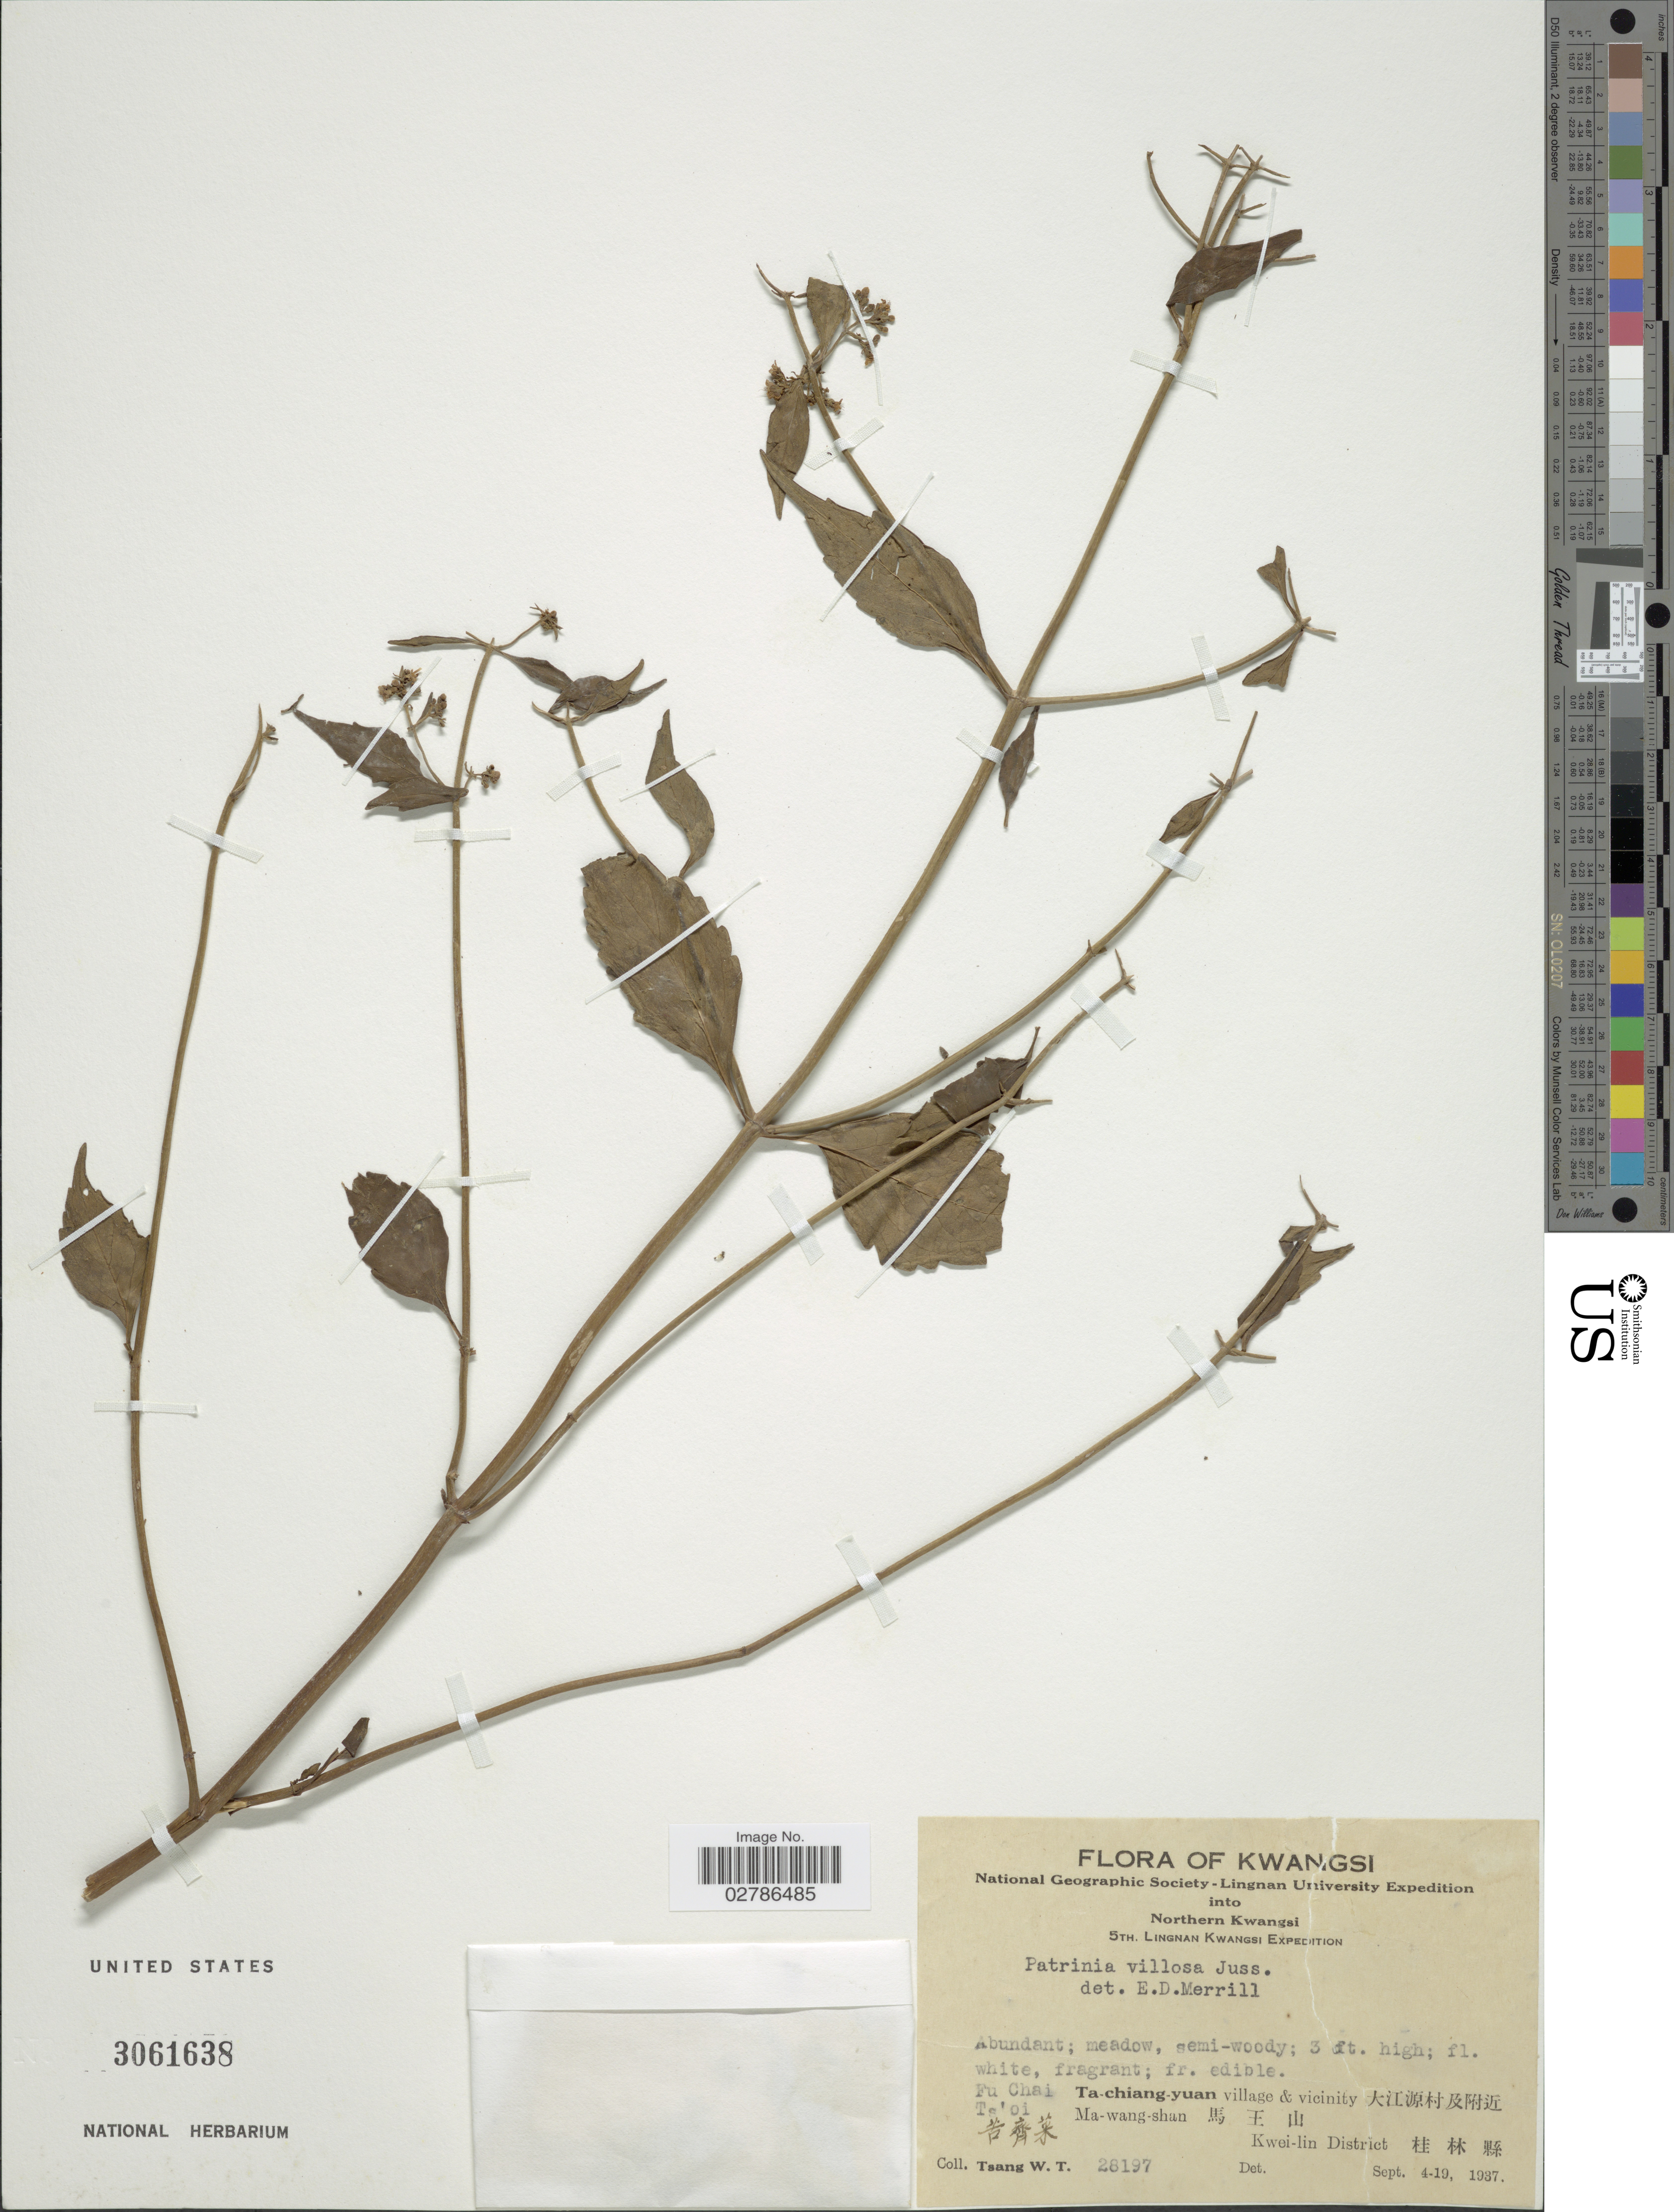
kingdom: Plantae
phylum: Tracheophyta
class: Magnoliopsida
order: Dipsacales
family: Caprifoliaceae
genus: Patrinia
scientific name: Patrinia villosa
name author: (Thunb.) Dufr.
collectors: W. T. Tsang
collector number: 28197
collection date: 1937-09-04/1937-09-19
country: China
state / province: Guangxi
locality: Kwangsi, Northern Kwangsi, Fu Chai Ts'oi X, Ta-chiang-yuan village & vicinity X, Ma-wang-shan X, Kwei-lin District X.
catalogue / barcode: US 3061638